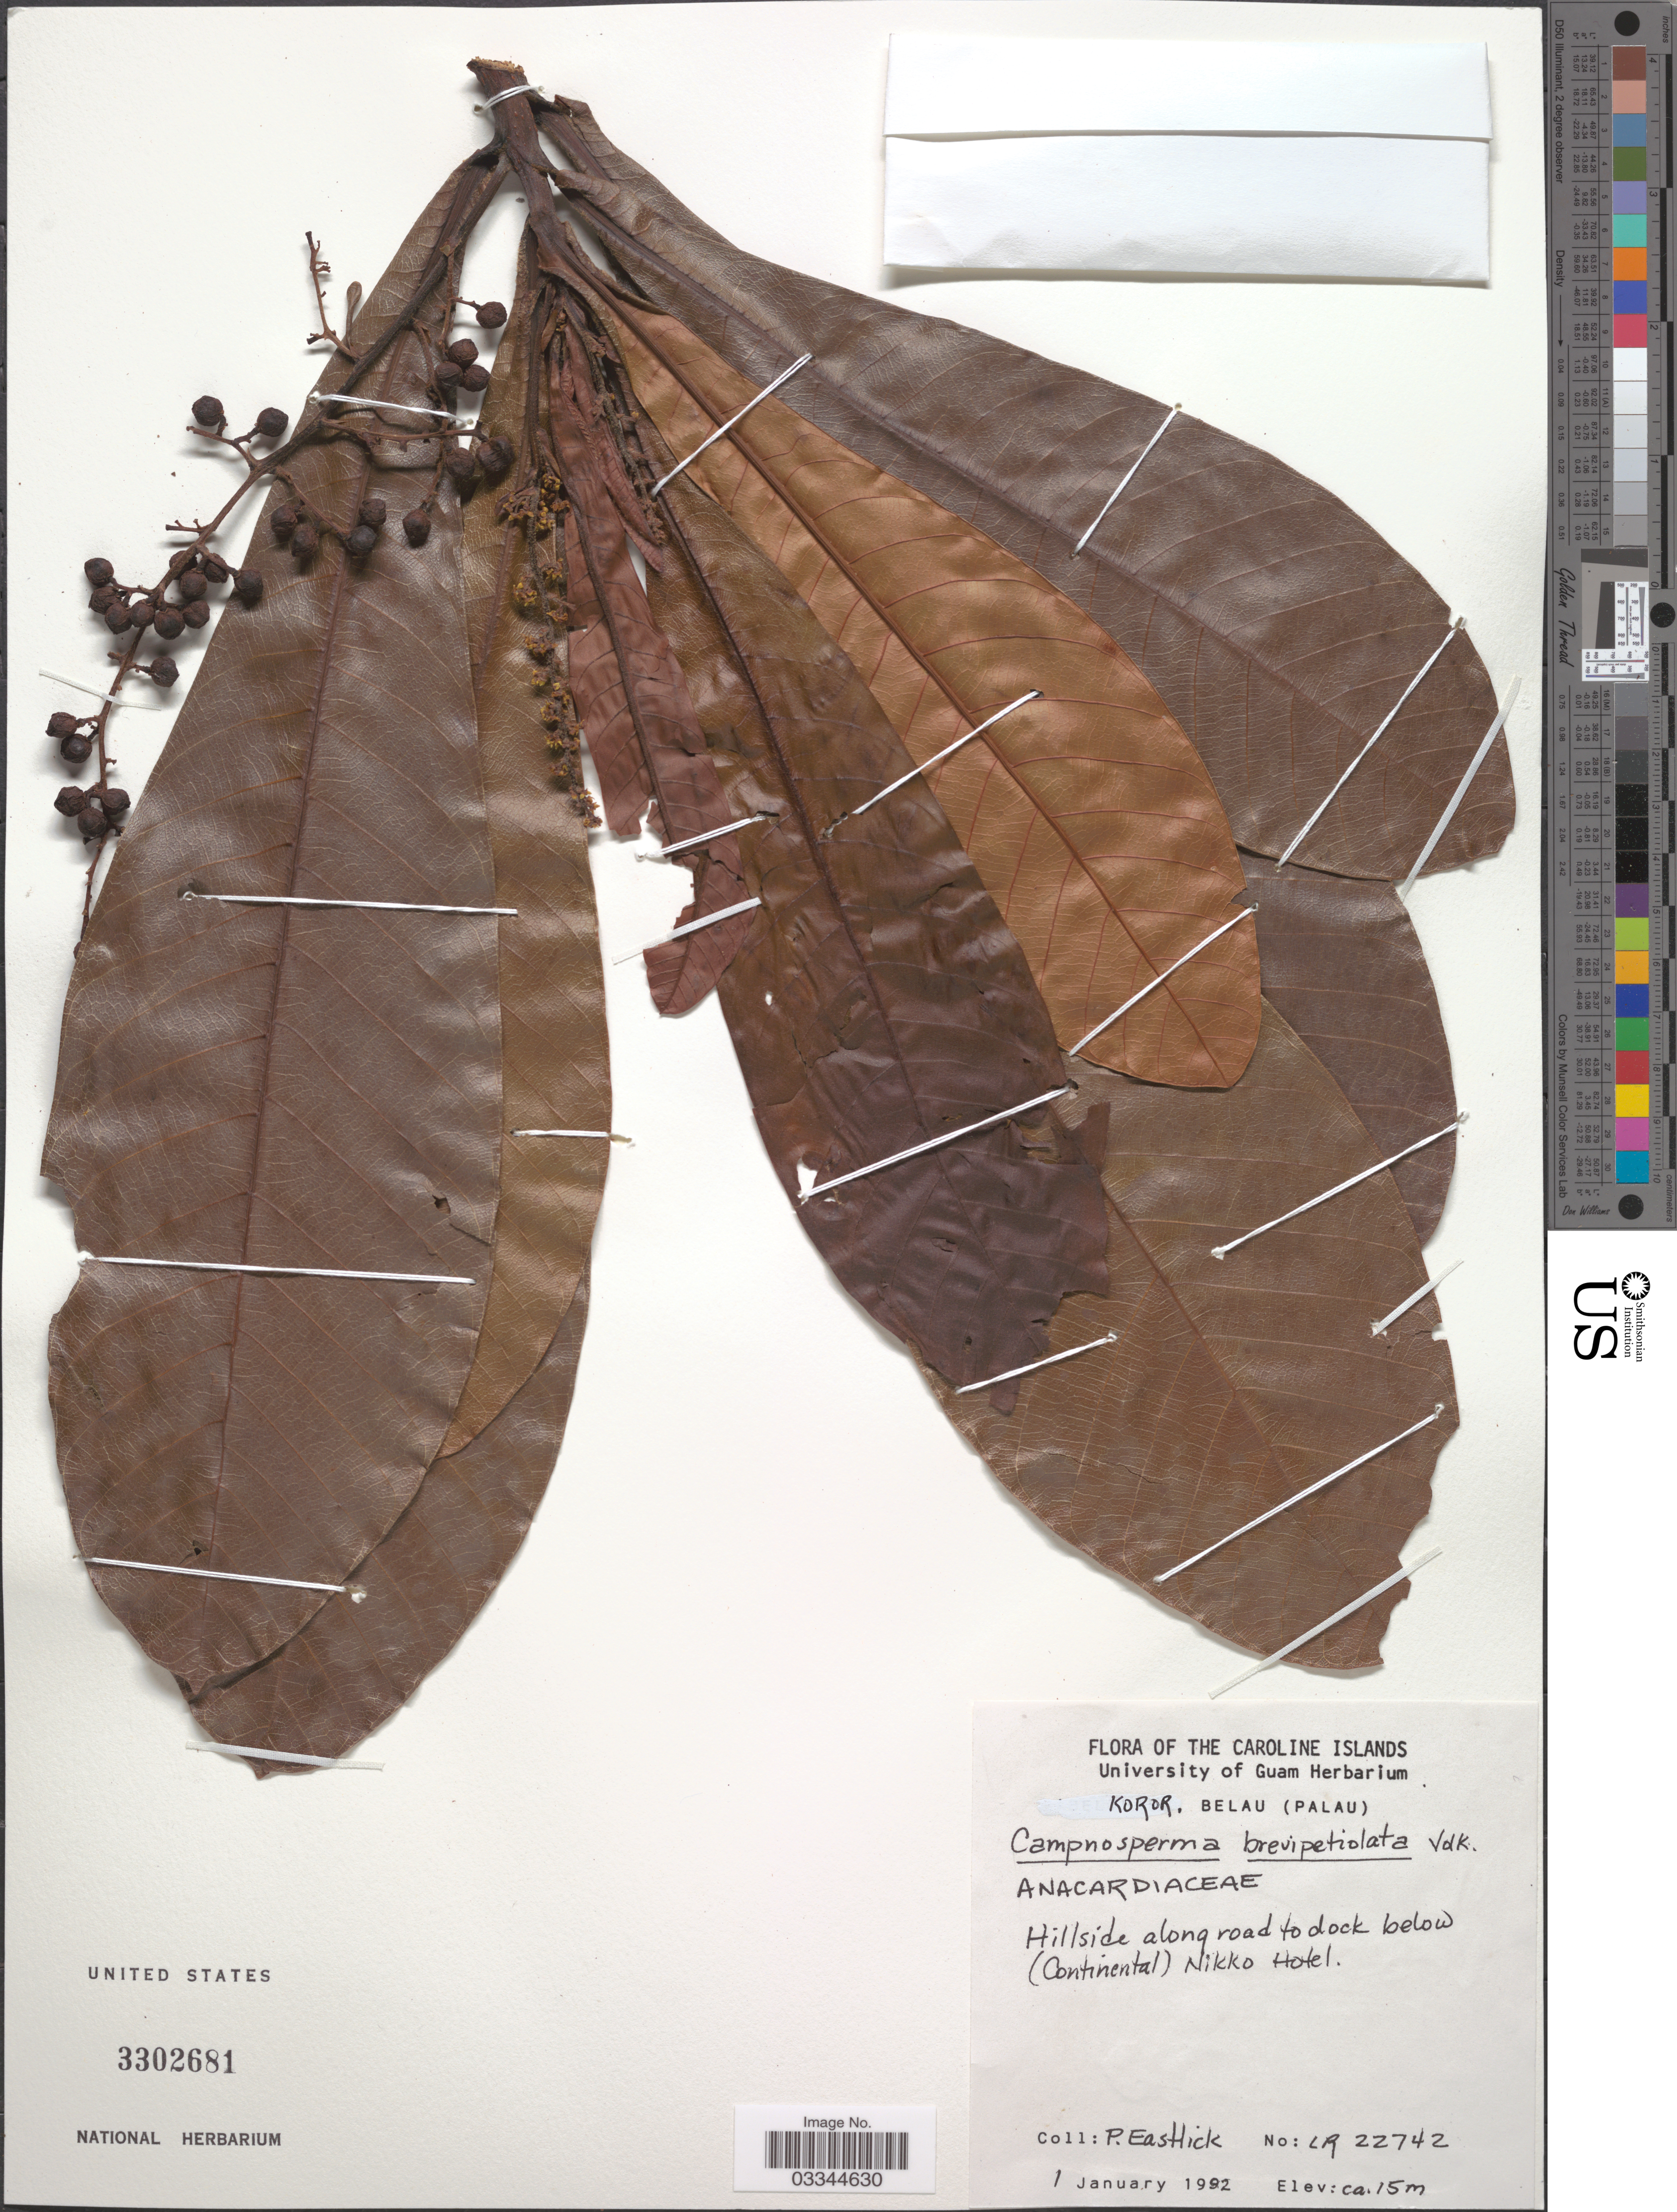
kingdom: Plantae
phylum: Tracheophyta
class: Magnoliopsida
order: Sapindales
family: Anacardiaceae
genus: Campnosperma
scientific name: Campnosperma brevipetiolatum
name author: Volk.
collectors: P. Eastlick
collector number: LR 22742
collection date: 1992-01-01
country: Palau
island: Oreor [Koror]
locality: The Caroline Islands. Koror, Belau (Palau). Hillside along road to dock below (Continental) Nikko Hotel.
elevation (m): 15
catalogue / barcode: US 3302681